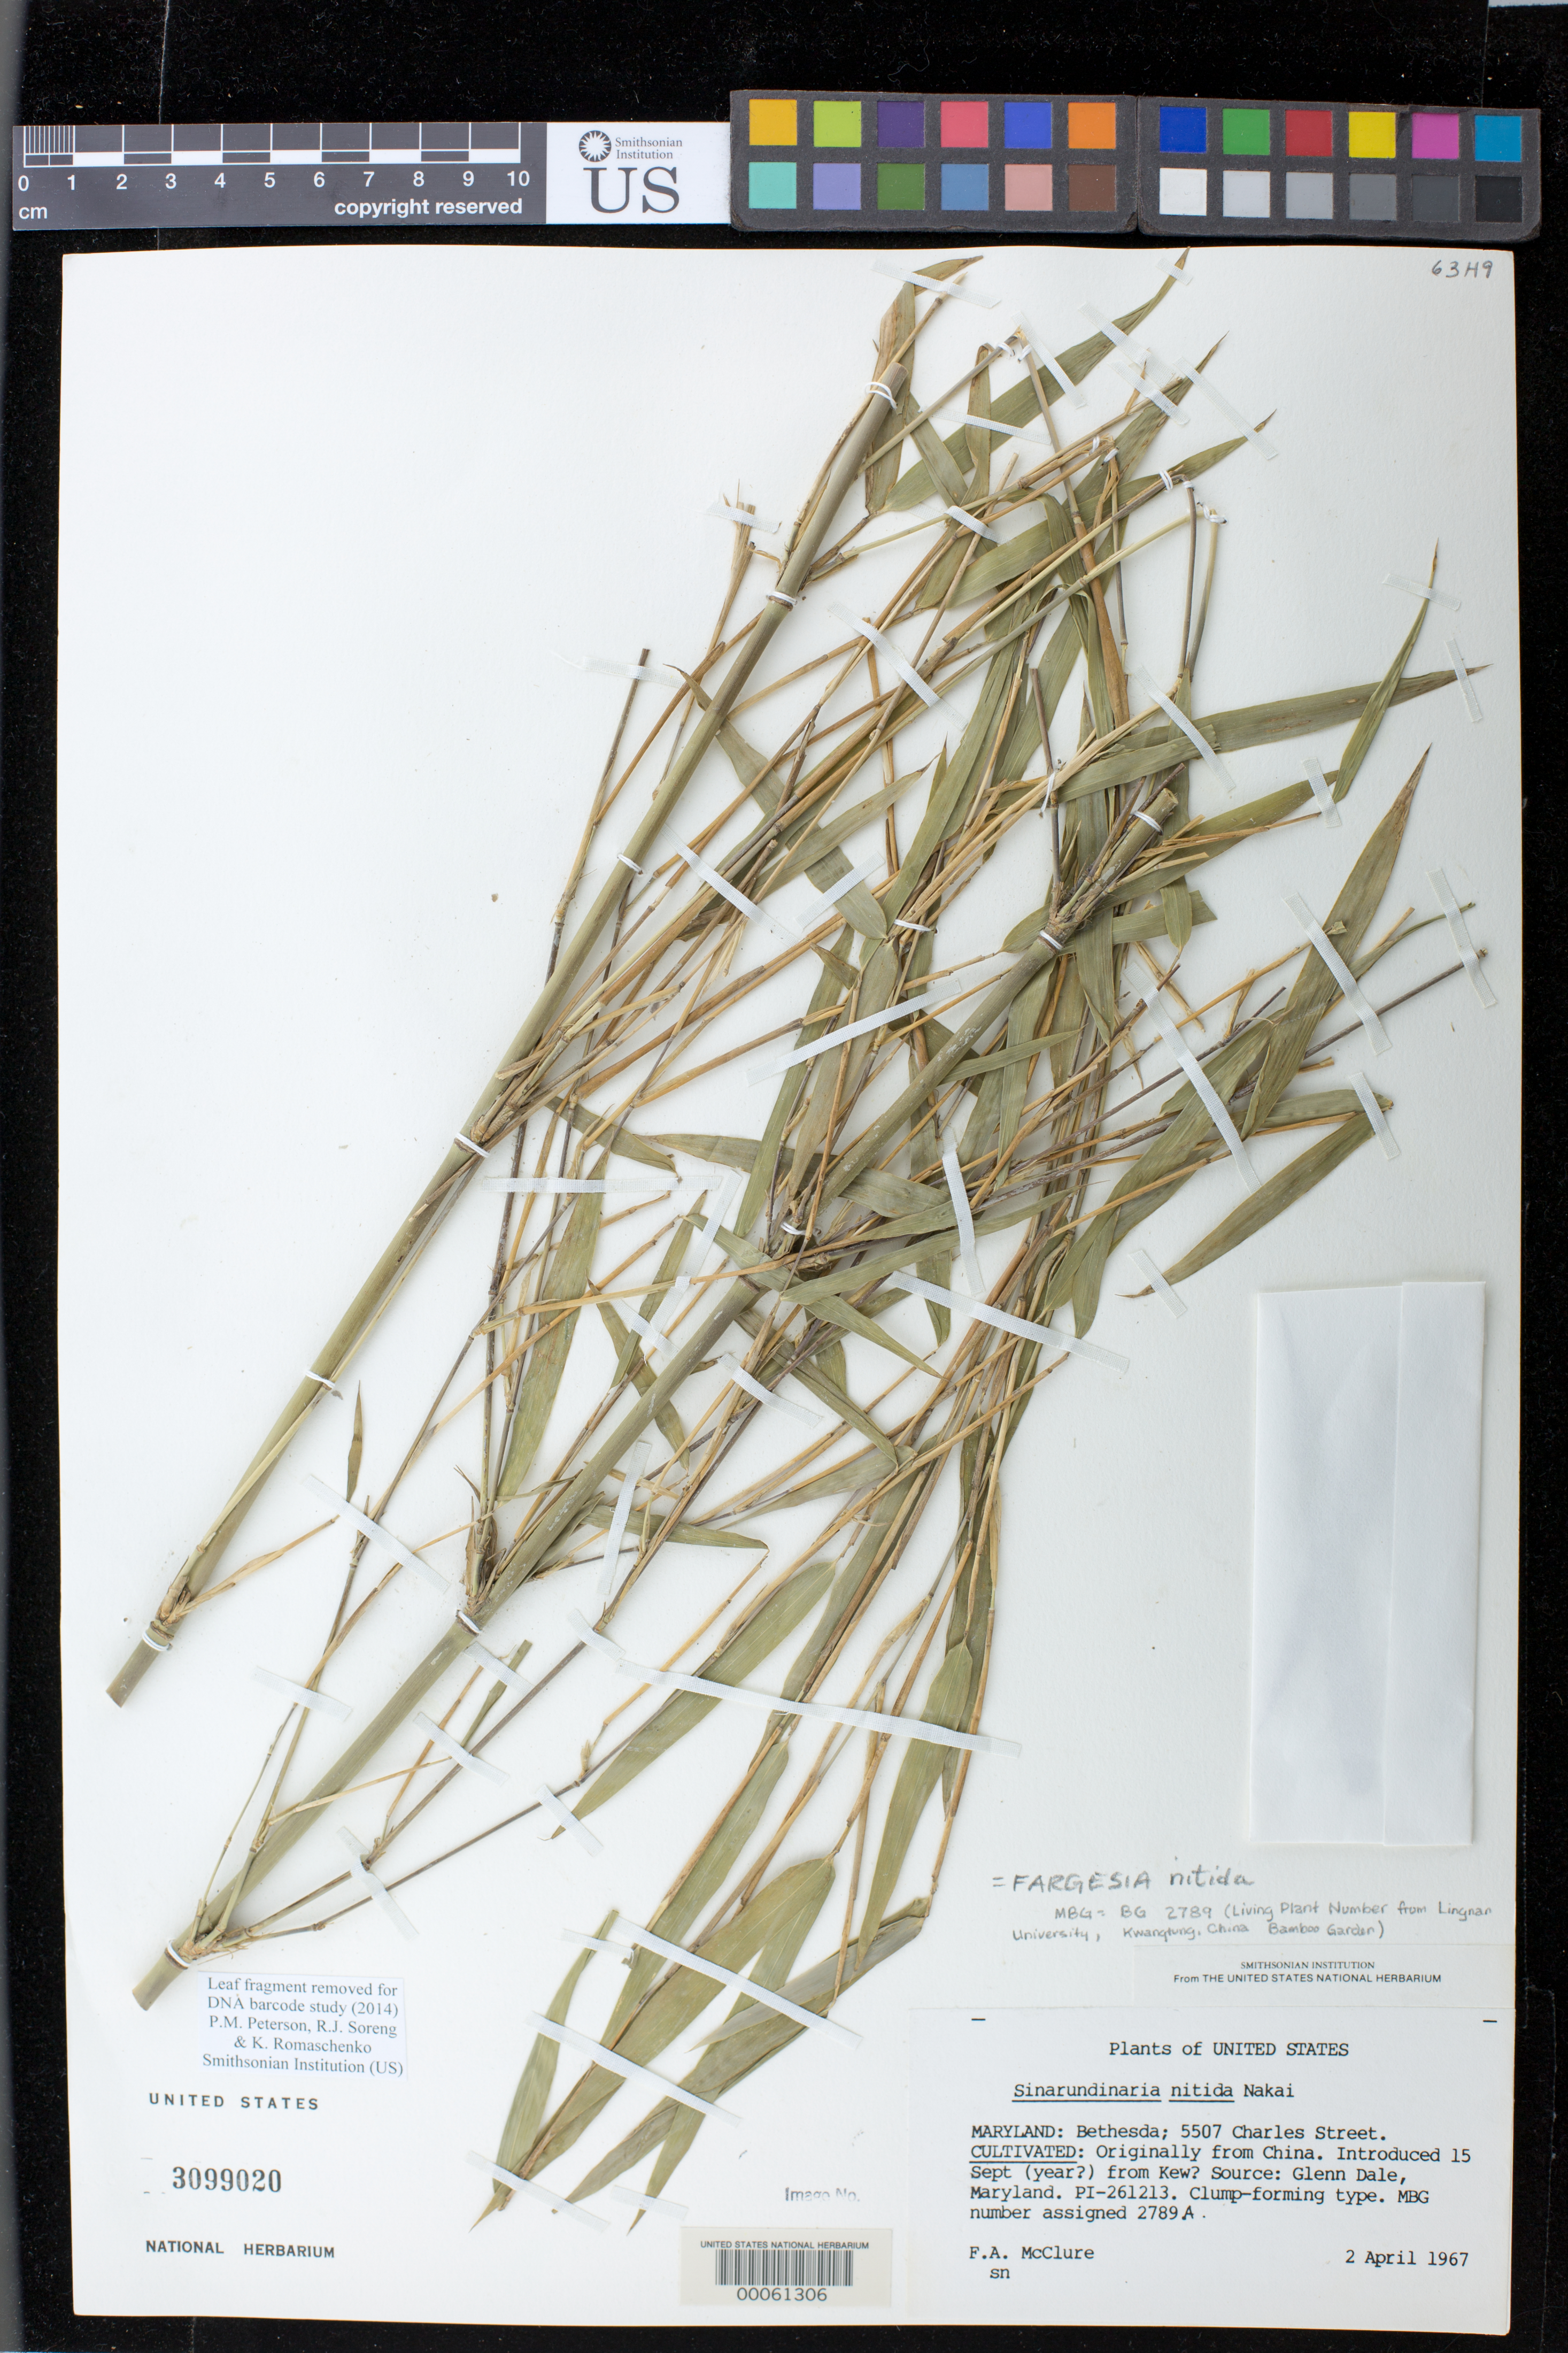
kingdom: Plantae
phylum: Tracheophyta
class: Liliopsida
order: Poales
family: Poaceae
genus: Fargesia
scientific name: Fargesia nitida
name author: (Mitford ex Stapf) Keng f. ex T.P. Yi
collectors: F. A. McClure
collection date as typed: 02 Apr 1967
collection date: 1967-04-02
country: United States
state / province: Maryland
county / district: Montgomery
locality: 5507 Charles Street, Bethesda (McClure's garden)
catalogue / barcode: US 3099020